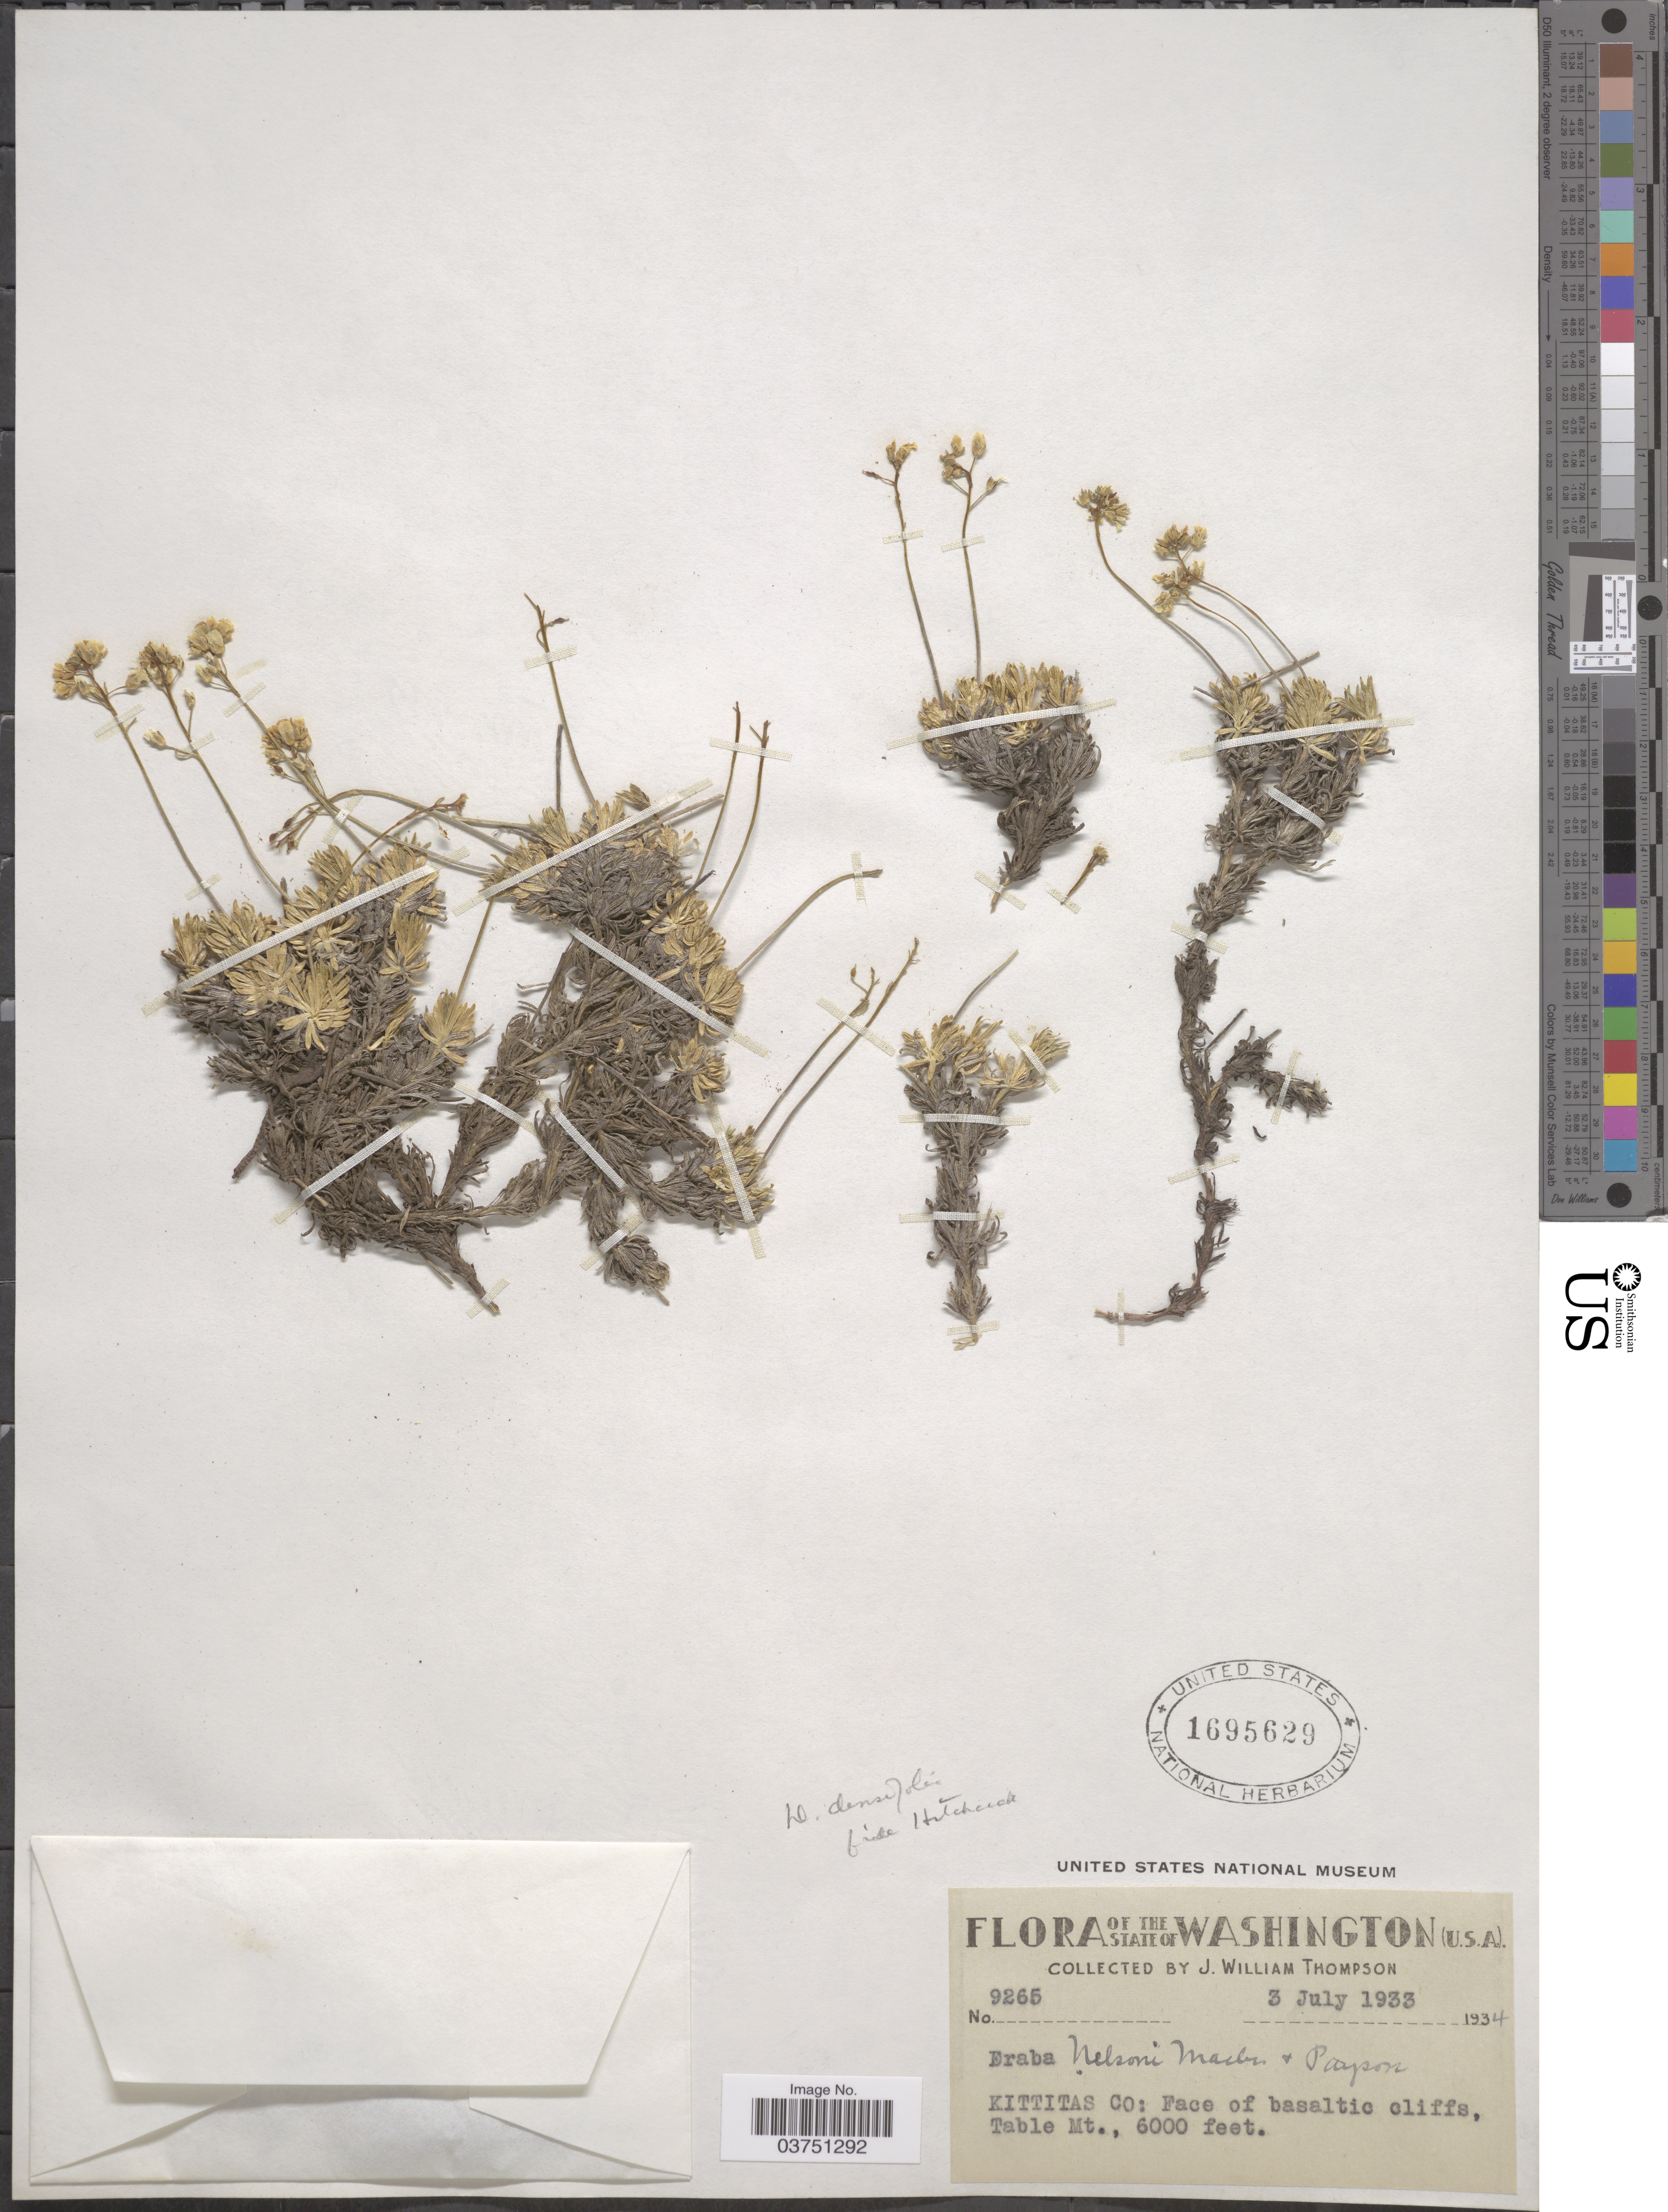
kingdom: Plantae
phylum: Tracheophyta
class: Magnoliopsida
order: Brassicales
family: Brassicaceae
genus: Draba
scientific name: Draba densifolia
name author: Nutt.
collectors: J. W. Thompson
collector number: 9265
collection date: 1933-07-03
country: United States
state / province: Washington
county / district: Kittitas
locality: Kittitas Co: Face of basaltic cliffs, Table Mt.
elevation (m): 1829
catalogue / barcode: US 1695629